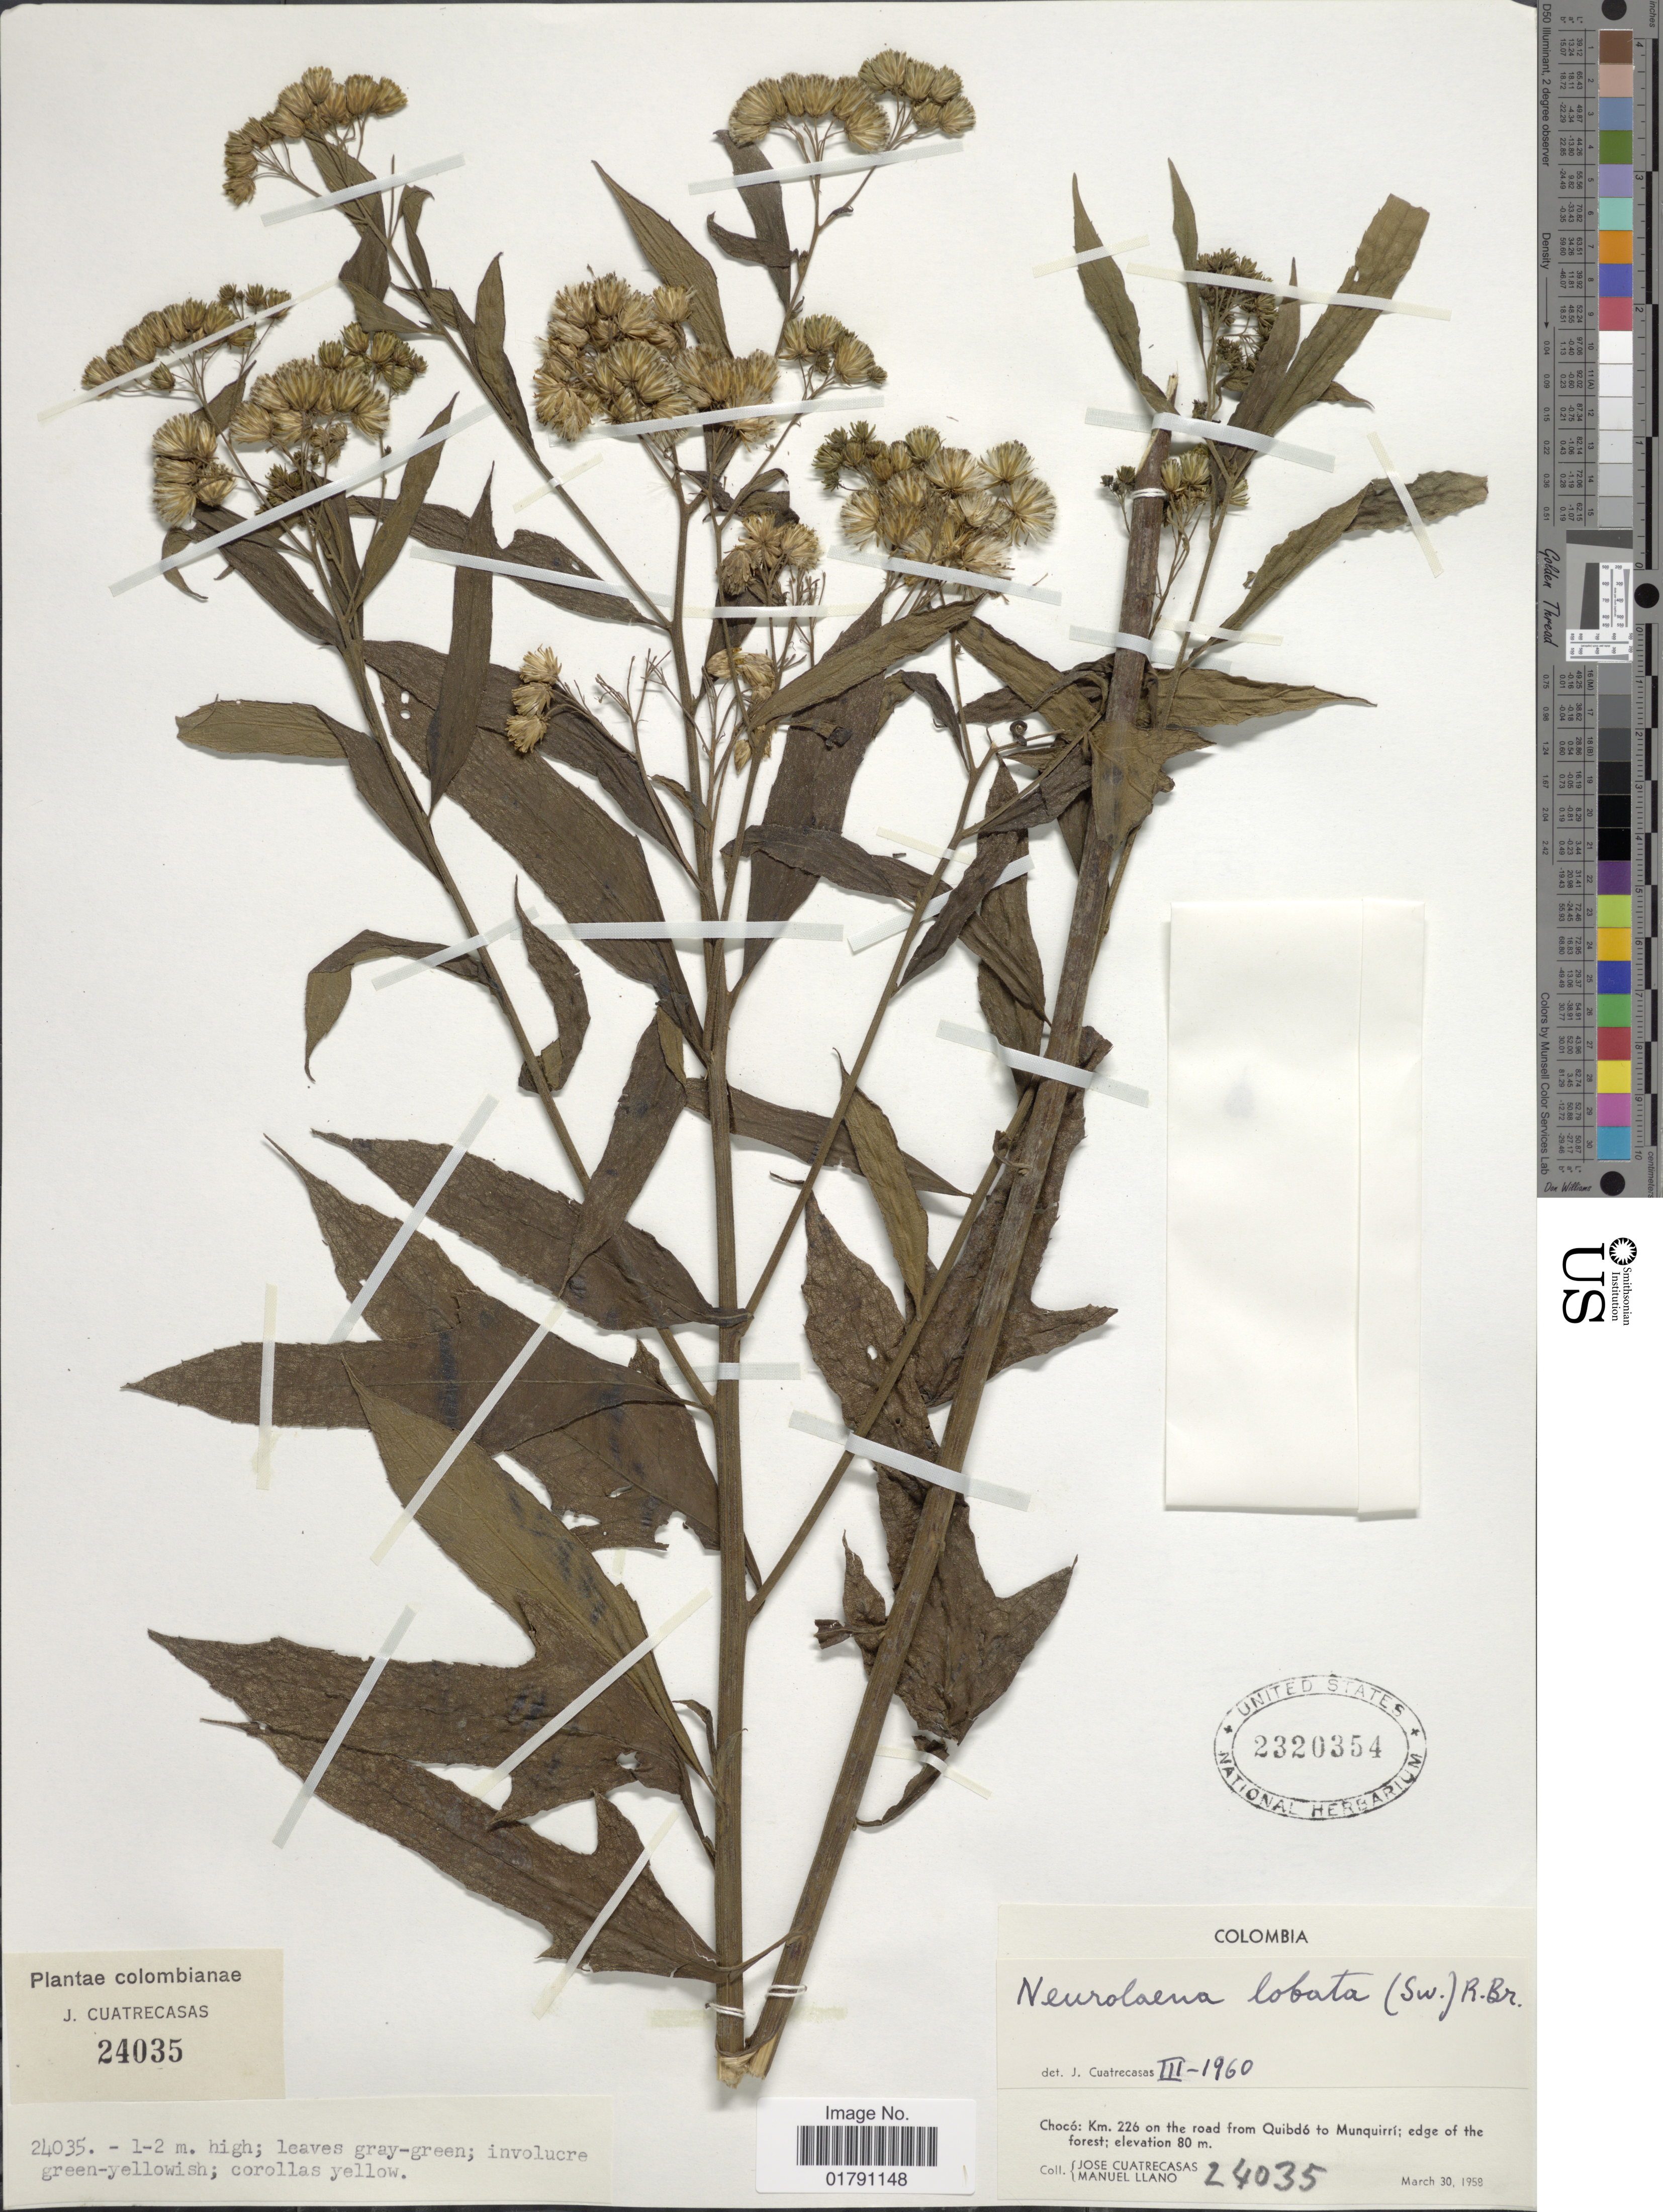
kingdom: Plantae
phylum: Tracheophyta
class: Magnoliopsida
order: Asterales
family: Asteraceae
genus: Neurolaena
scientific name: Neurolaena lobata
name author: (L.) R. Br. ex Cass.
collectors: J. Cuatrecasas & M. Llano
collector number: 24035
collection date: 1958-03-30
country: Colombia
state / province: Chocó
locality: Km 226 on the road from Quibdo to Munquirri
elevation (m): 80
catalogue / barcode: US 2320354